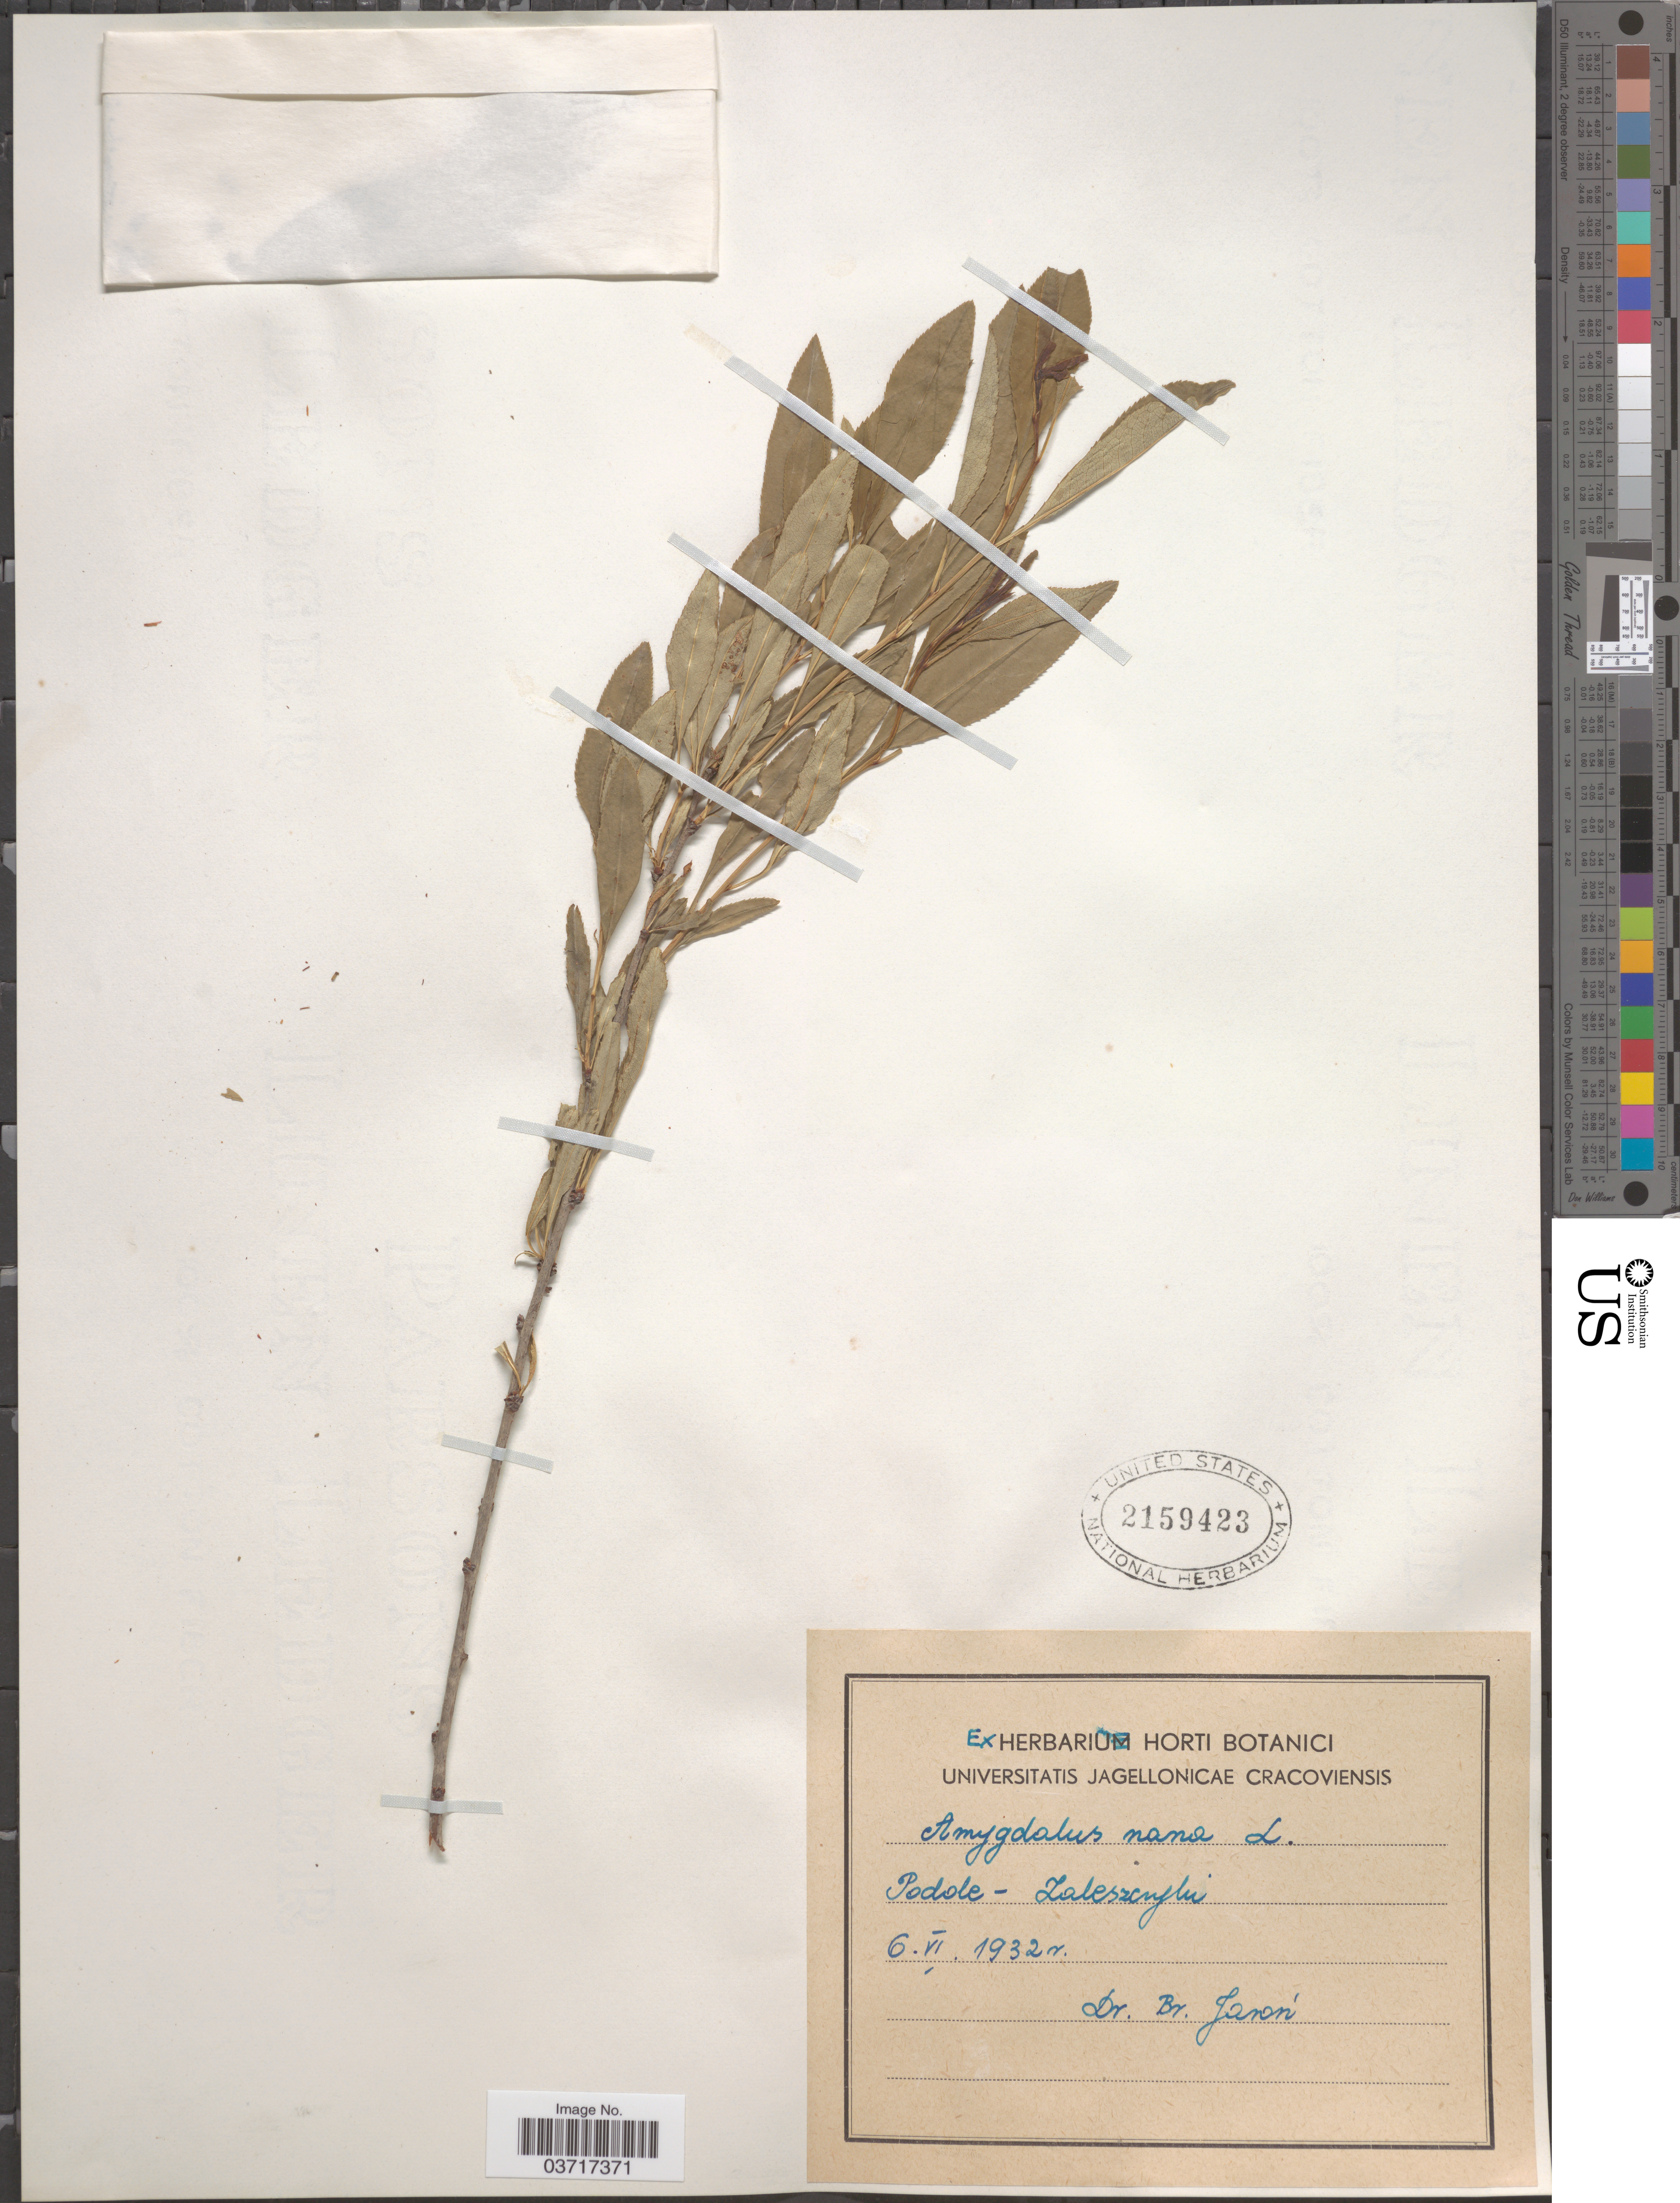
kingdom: Plantae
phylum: Tracheophyta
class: Magnoliopsida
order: Rosales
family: Rosaceae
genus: Prunus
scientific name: Prunus nana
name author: (L.) Stokes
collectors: B. Jaron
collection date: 1932-06-06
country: Poland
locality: Podole - Zaleszczyki.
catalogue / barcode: US 2159423